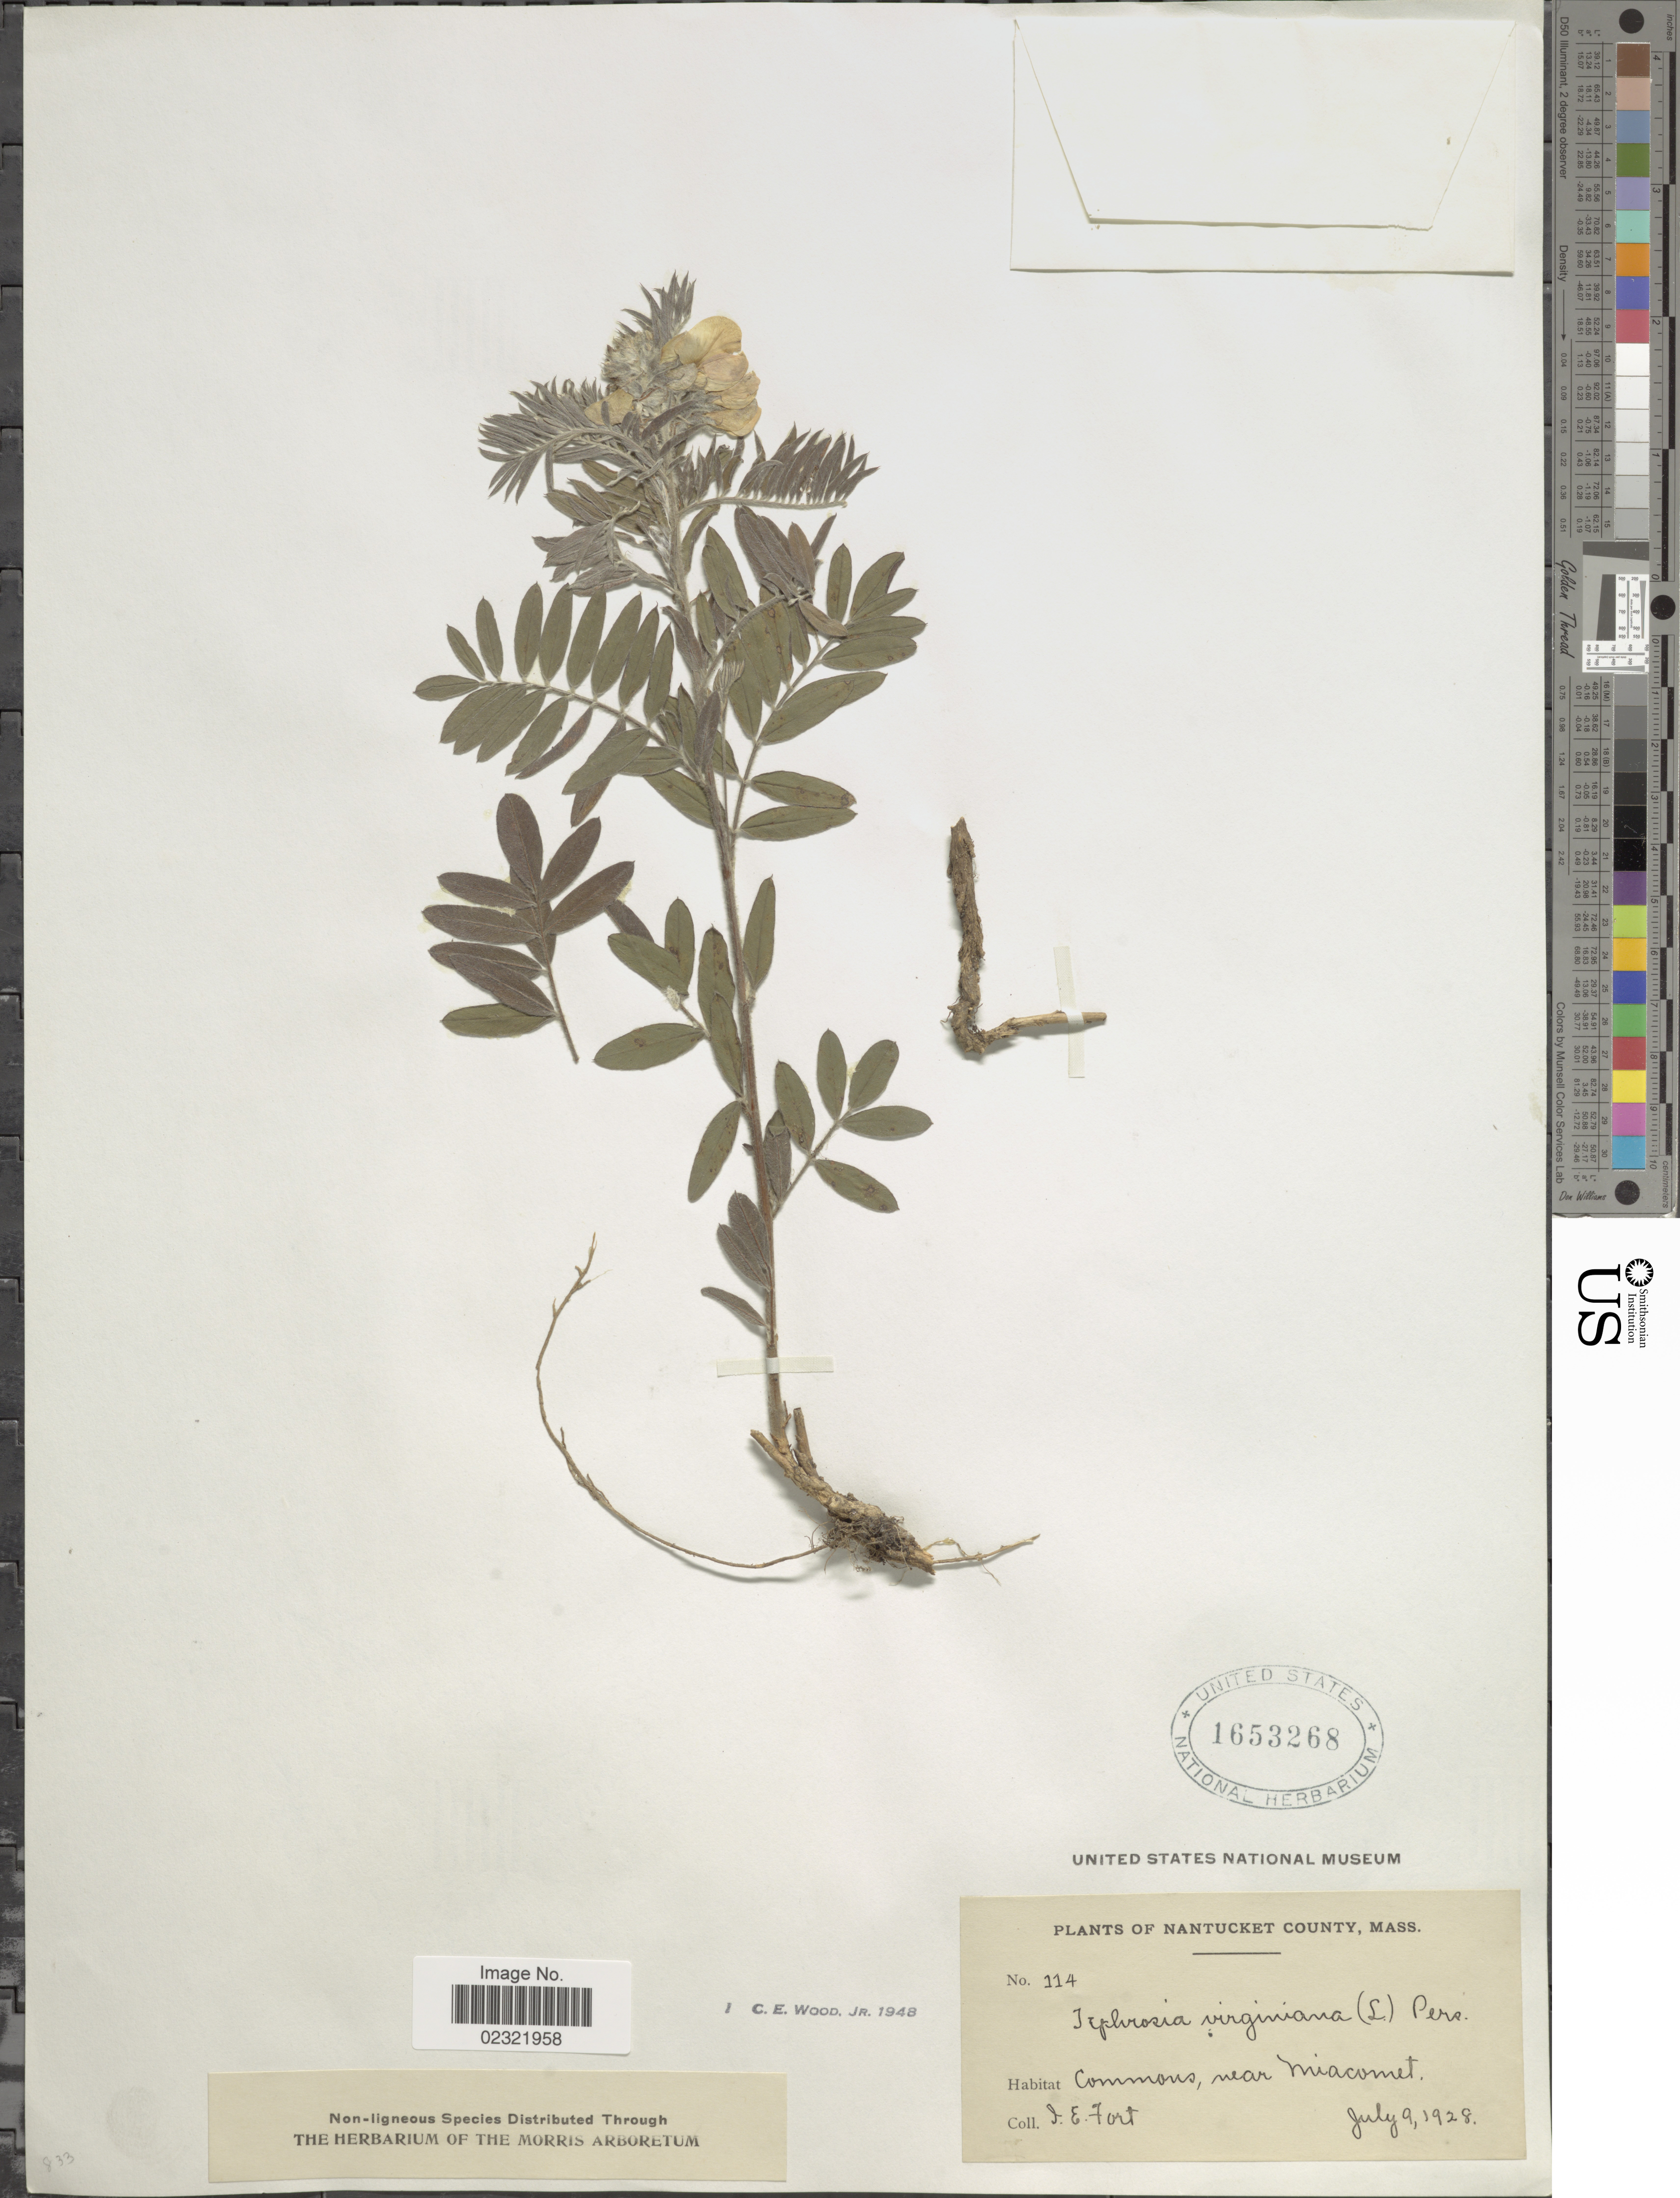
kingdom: Plantae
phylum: Tracheophyta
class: Magnoliopsida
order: Fabales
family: Fabaceae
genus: Tephrosia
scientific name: Tephrosia virginiana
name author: (L.) Pers.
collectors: I. Fort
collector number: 114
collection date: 1928-07-09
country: United States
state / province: Massachusetts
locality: Commons, near Miacomet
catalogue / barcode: US 1653268